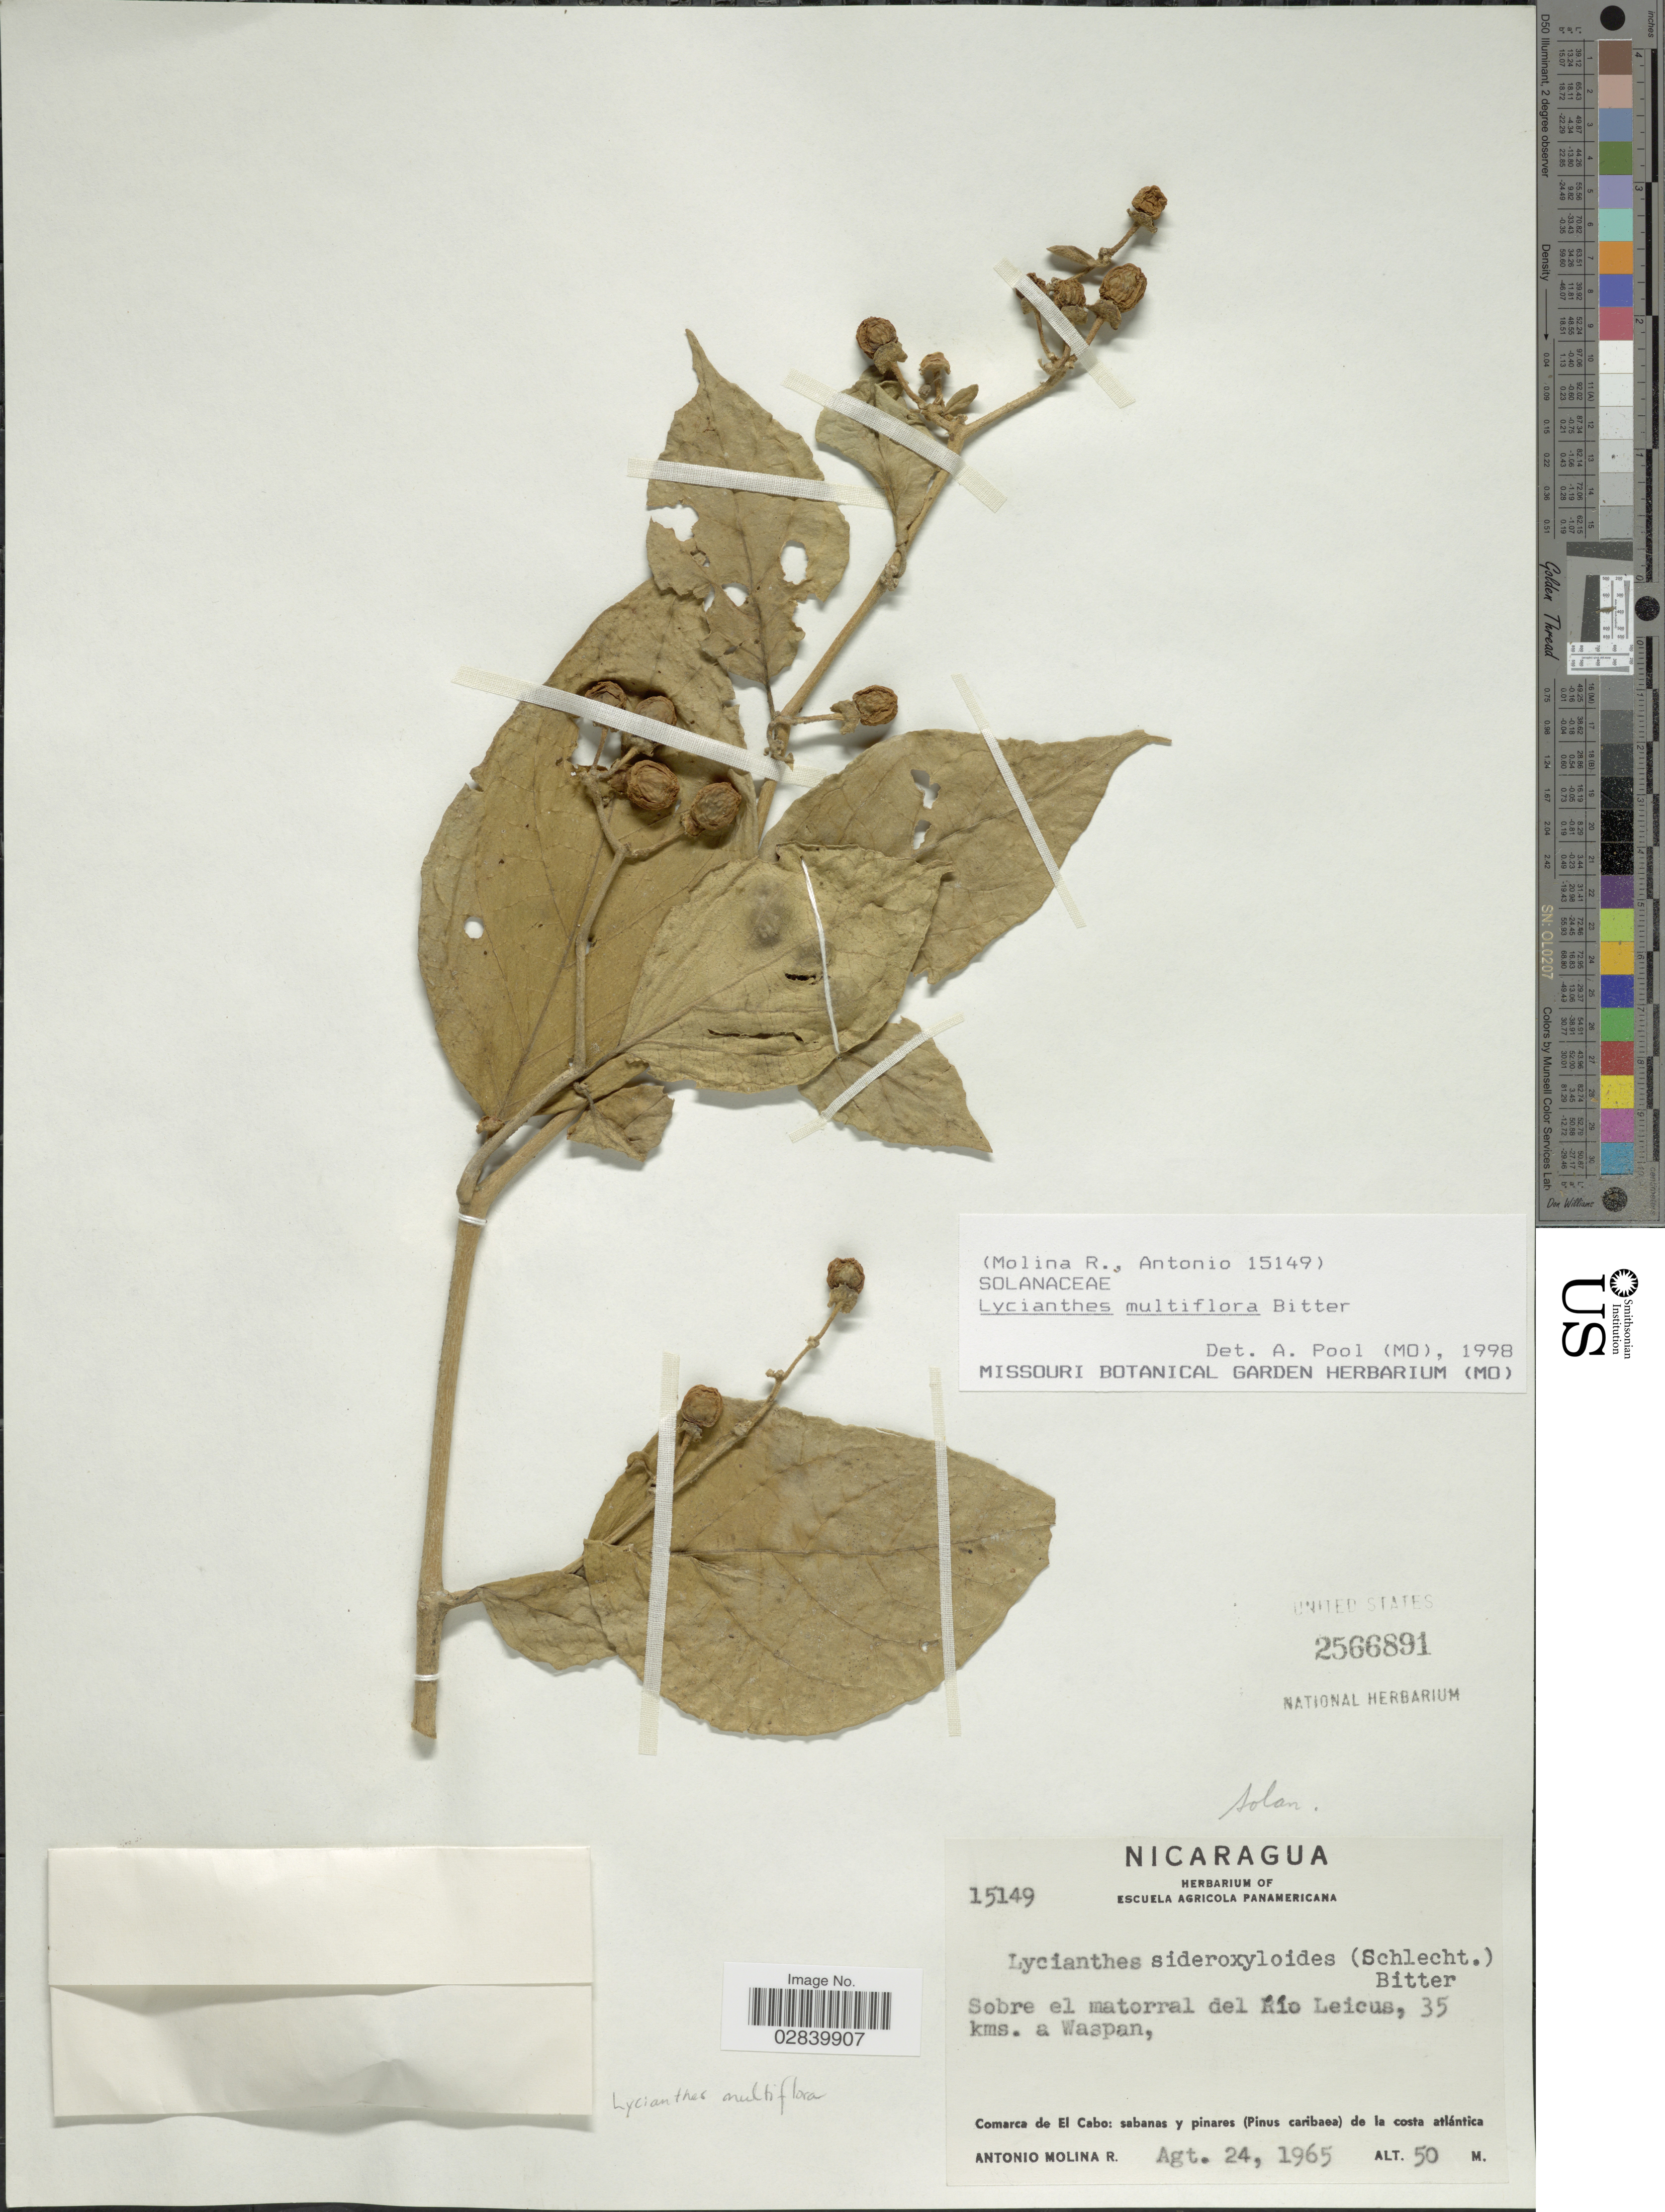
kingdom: Plantae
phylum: Tracheophyta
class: Magnoliopsida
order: Solanales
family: Solanaceae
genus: Lycianthes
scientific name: Lycianthes multiflora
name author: Bitter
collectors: A. Molina R.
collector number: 15149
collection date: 1965-08-24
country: Nicaragua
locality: Sobre el matorral del Río Leicus, 35 kms. a Waspan, Comarca de El Cabo: sabanas y pinares (Pinus caribaea) de la costa atlántica.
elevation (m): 50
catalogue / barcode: US 2566891